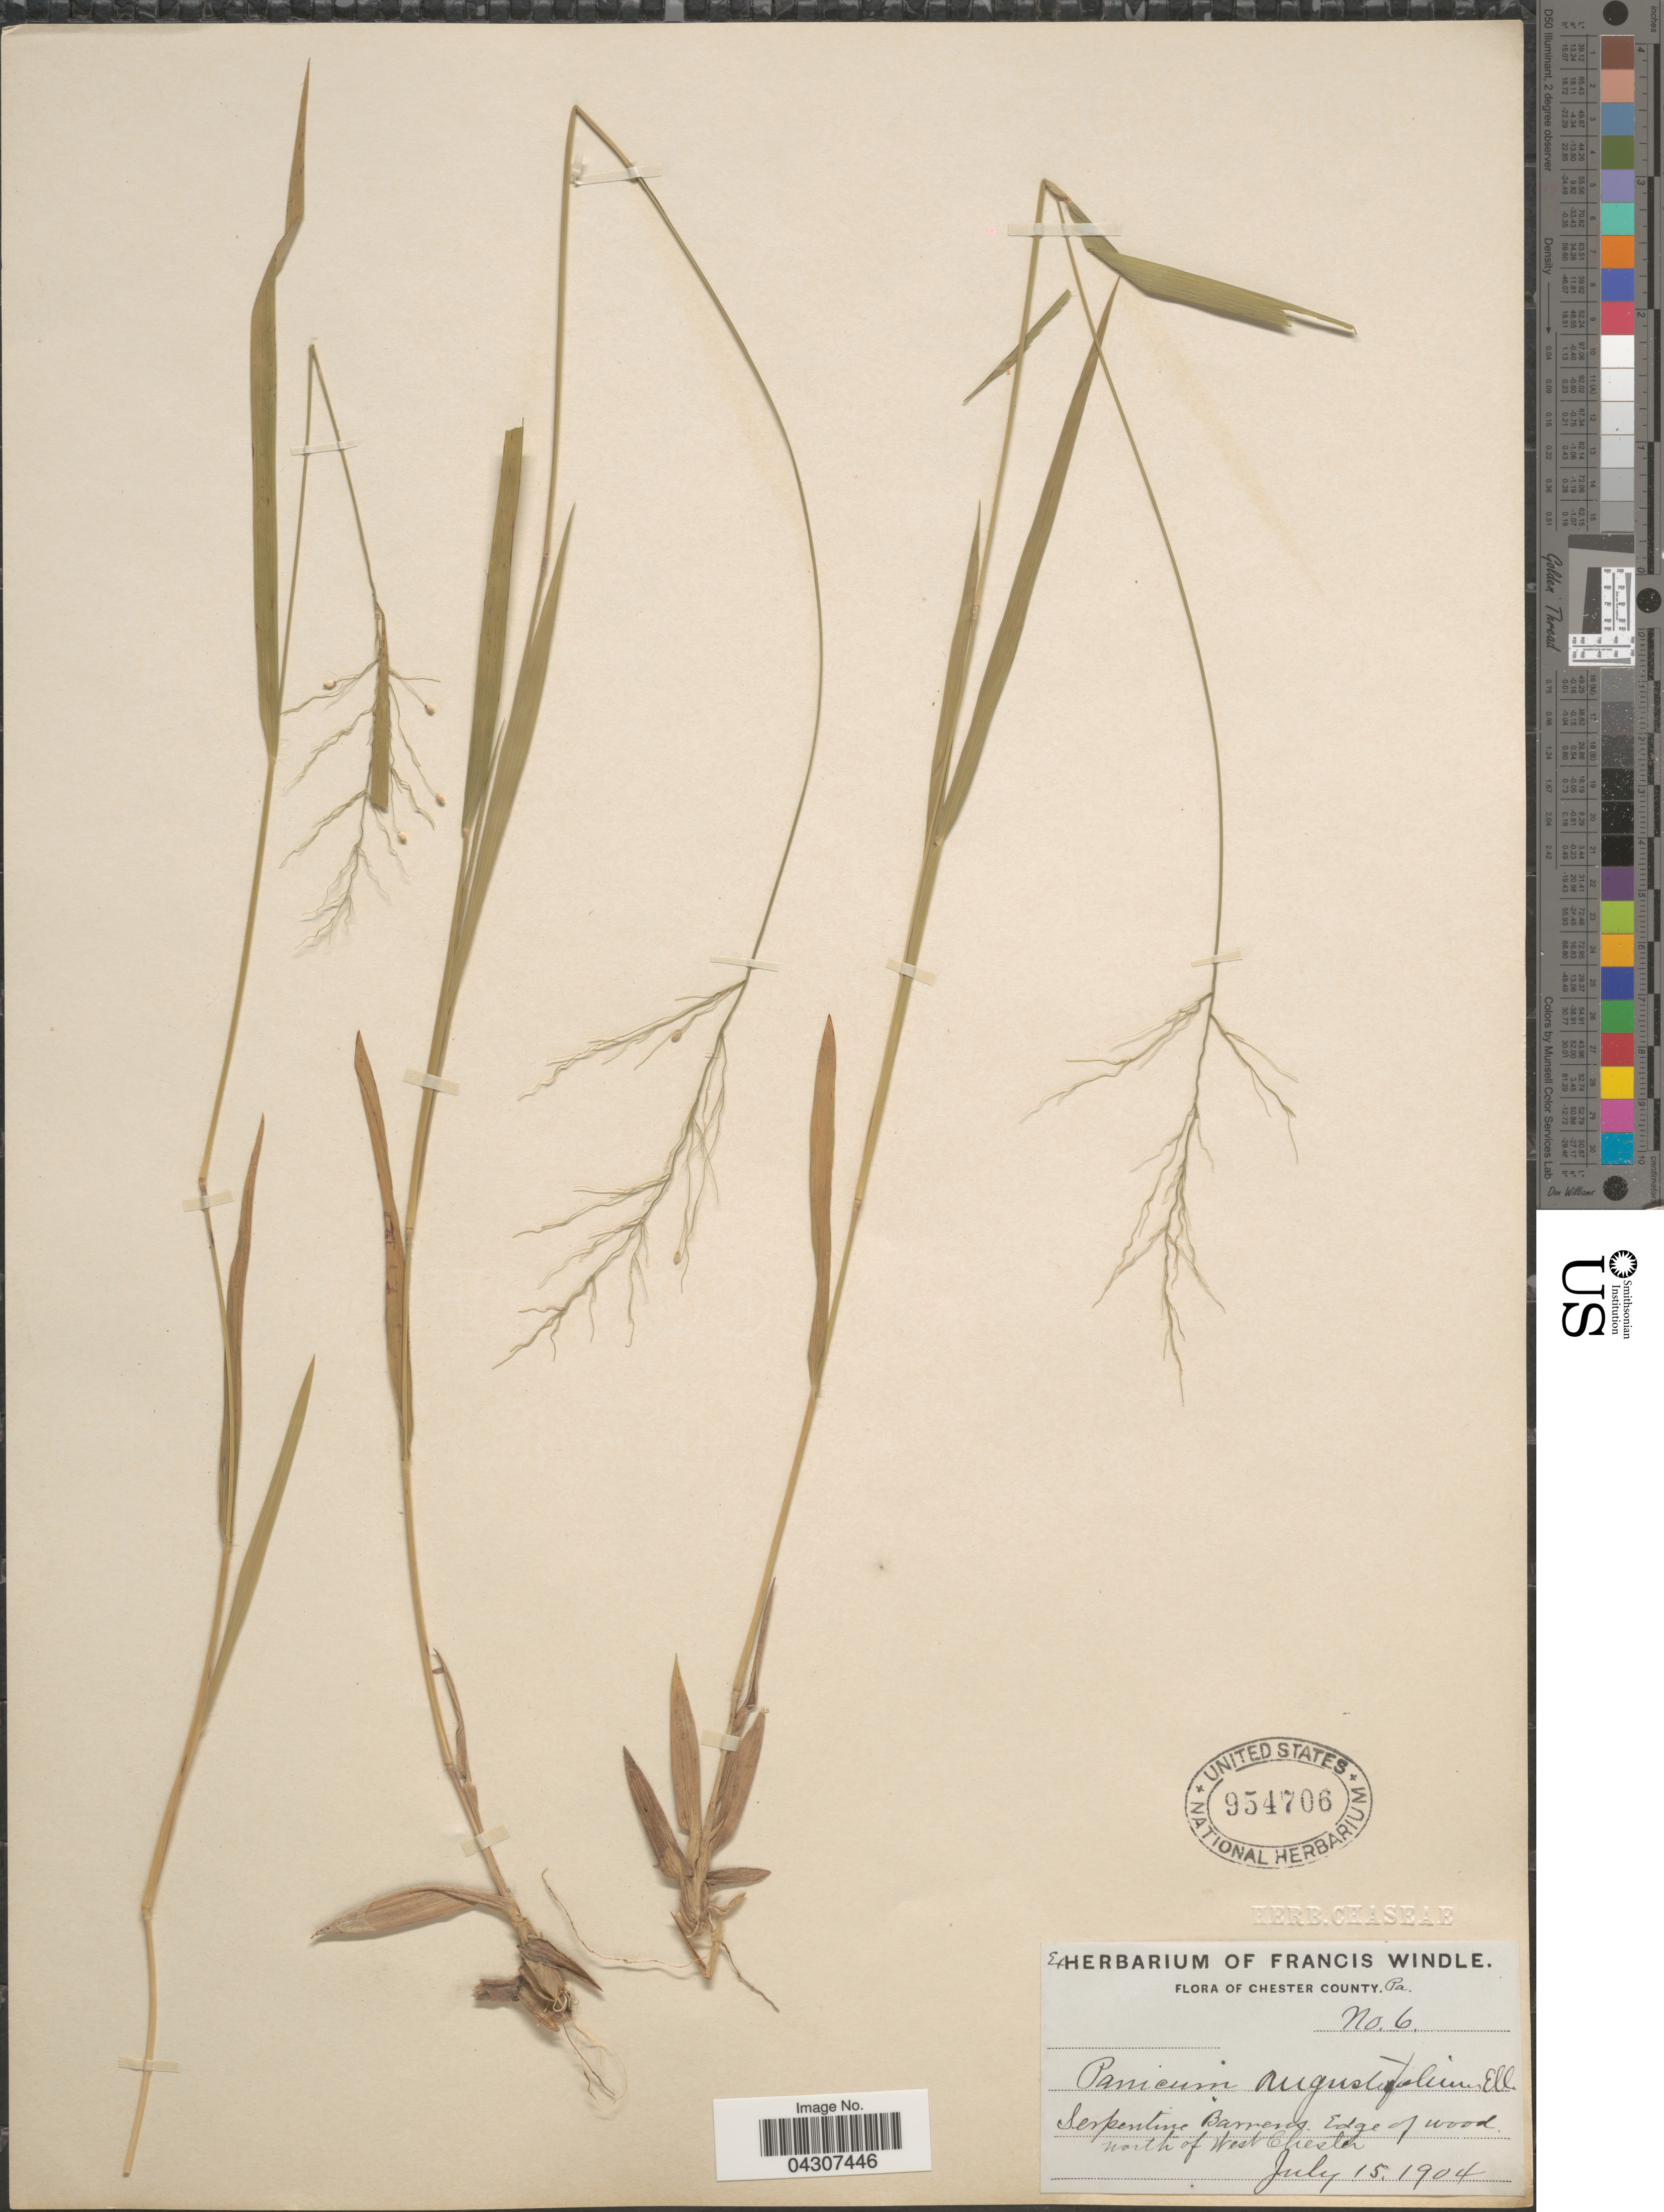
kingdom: Plantae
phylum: Tracheophyta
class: Liliopsida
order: Poales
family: Poaceae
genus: Dichanthelium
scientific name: Dichanthelium aciculare var. ramosum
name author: (Griseb.) Davidse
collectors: ex herb. F. Windle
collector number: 6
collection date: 1904-07-15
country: United States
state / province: Pennsylvania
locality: Chester County. Serpentine Barrens. Edge of wood. North of West Chester.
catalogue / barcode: US 954706